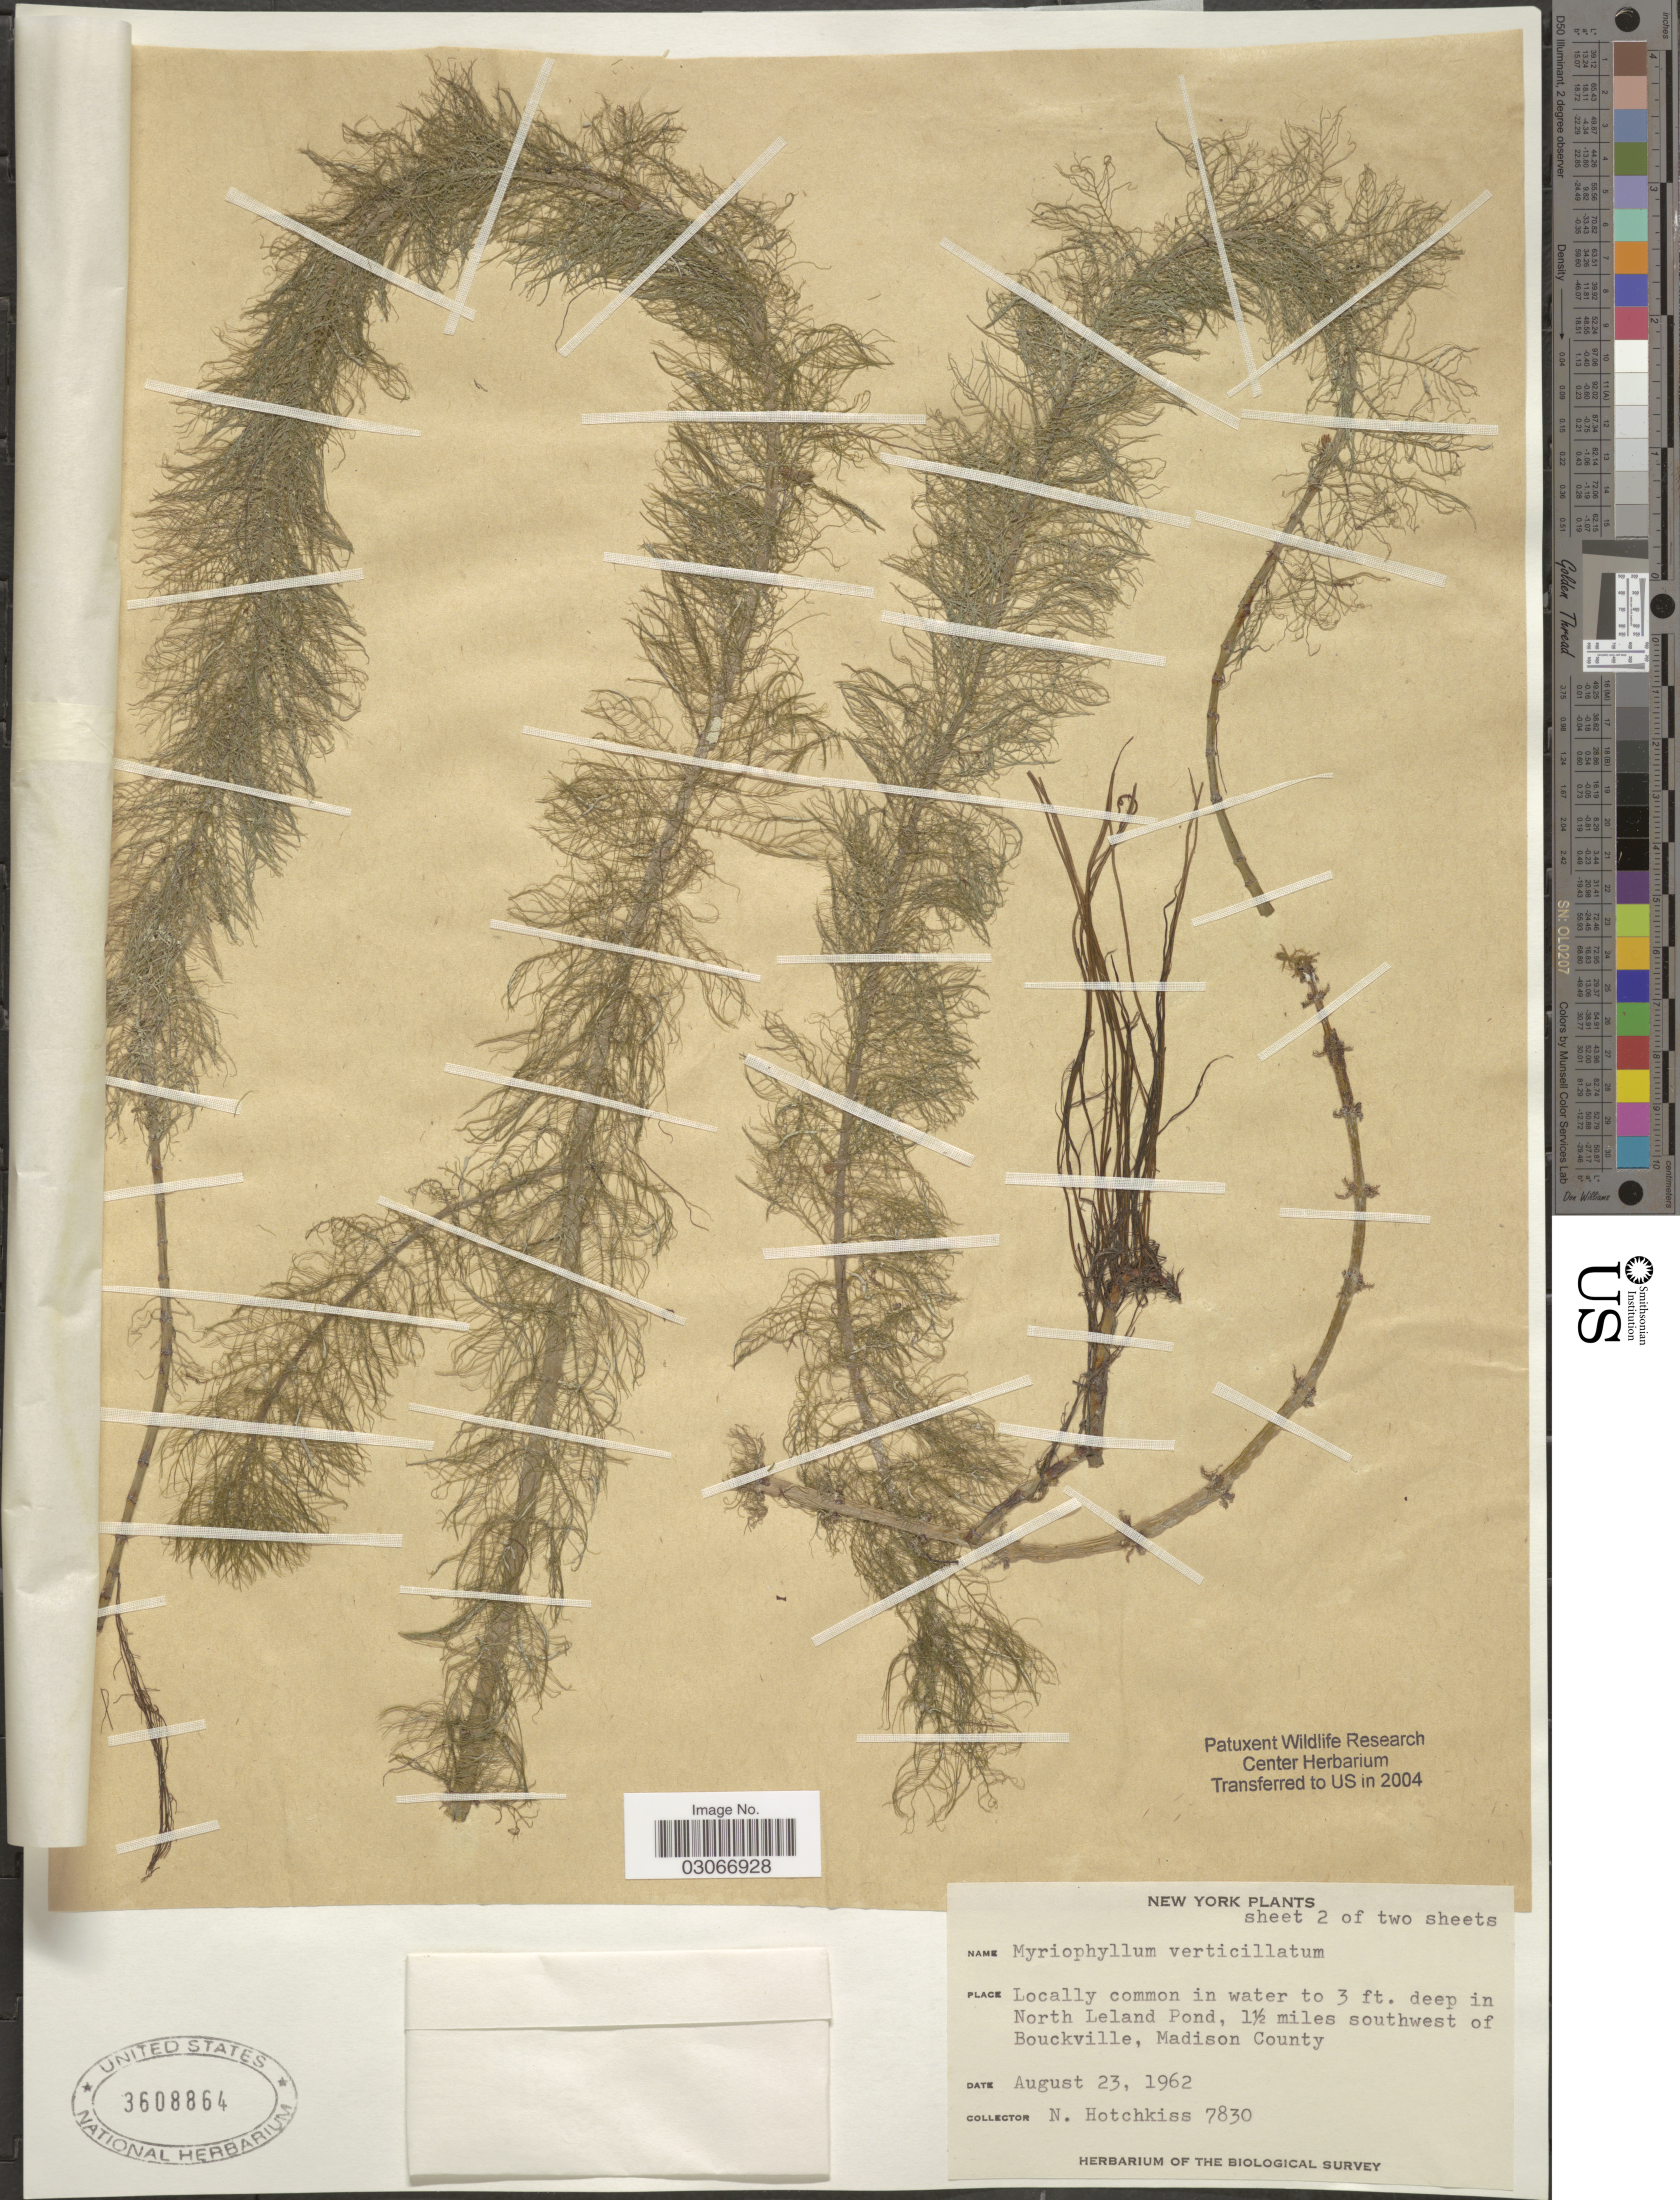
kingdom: Plantae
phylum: Tracheophyta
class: Magnoliopsida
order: Saxifragales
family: Haloragaceae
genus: Myriophyllum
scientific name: Myriophyllum verticillatum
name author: L.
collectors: N. Hotchkiss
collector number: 7830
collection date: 1962-08-23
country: United States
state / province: New York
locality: Deep in North Leland Pond, 1½ miles southwest of Bouckville, Madison County.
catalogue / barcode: US 3608864